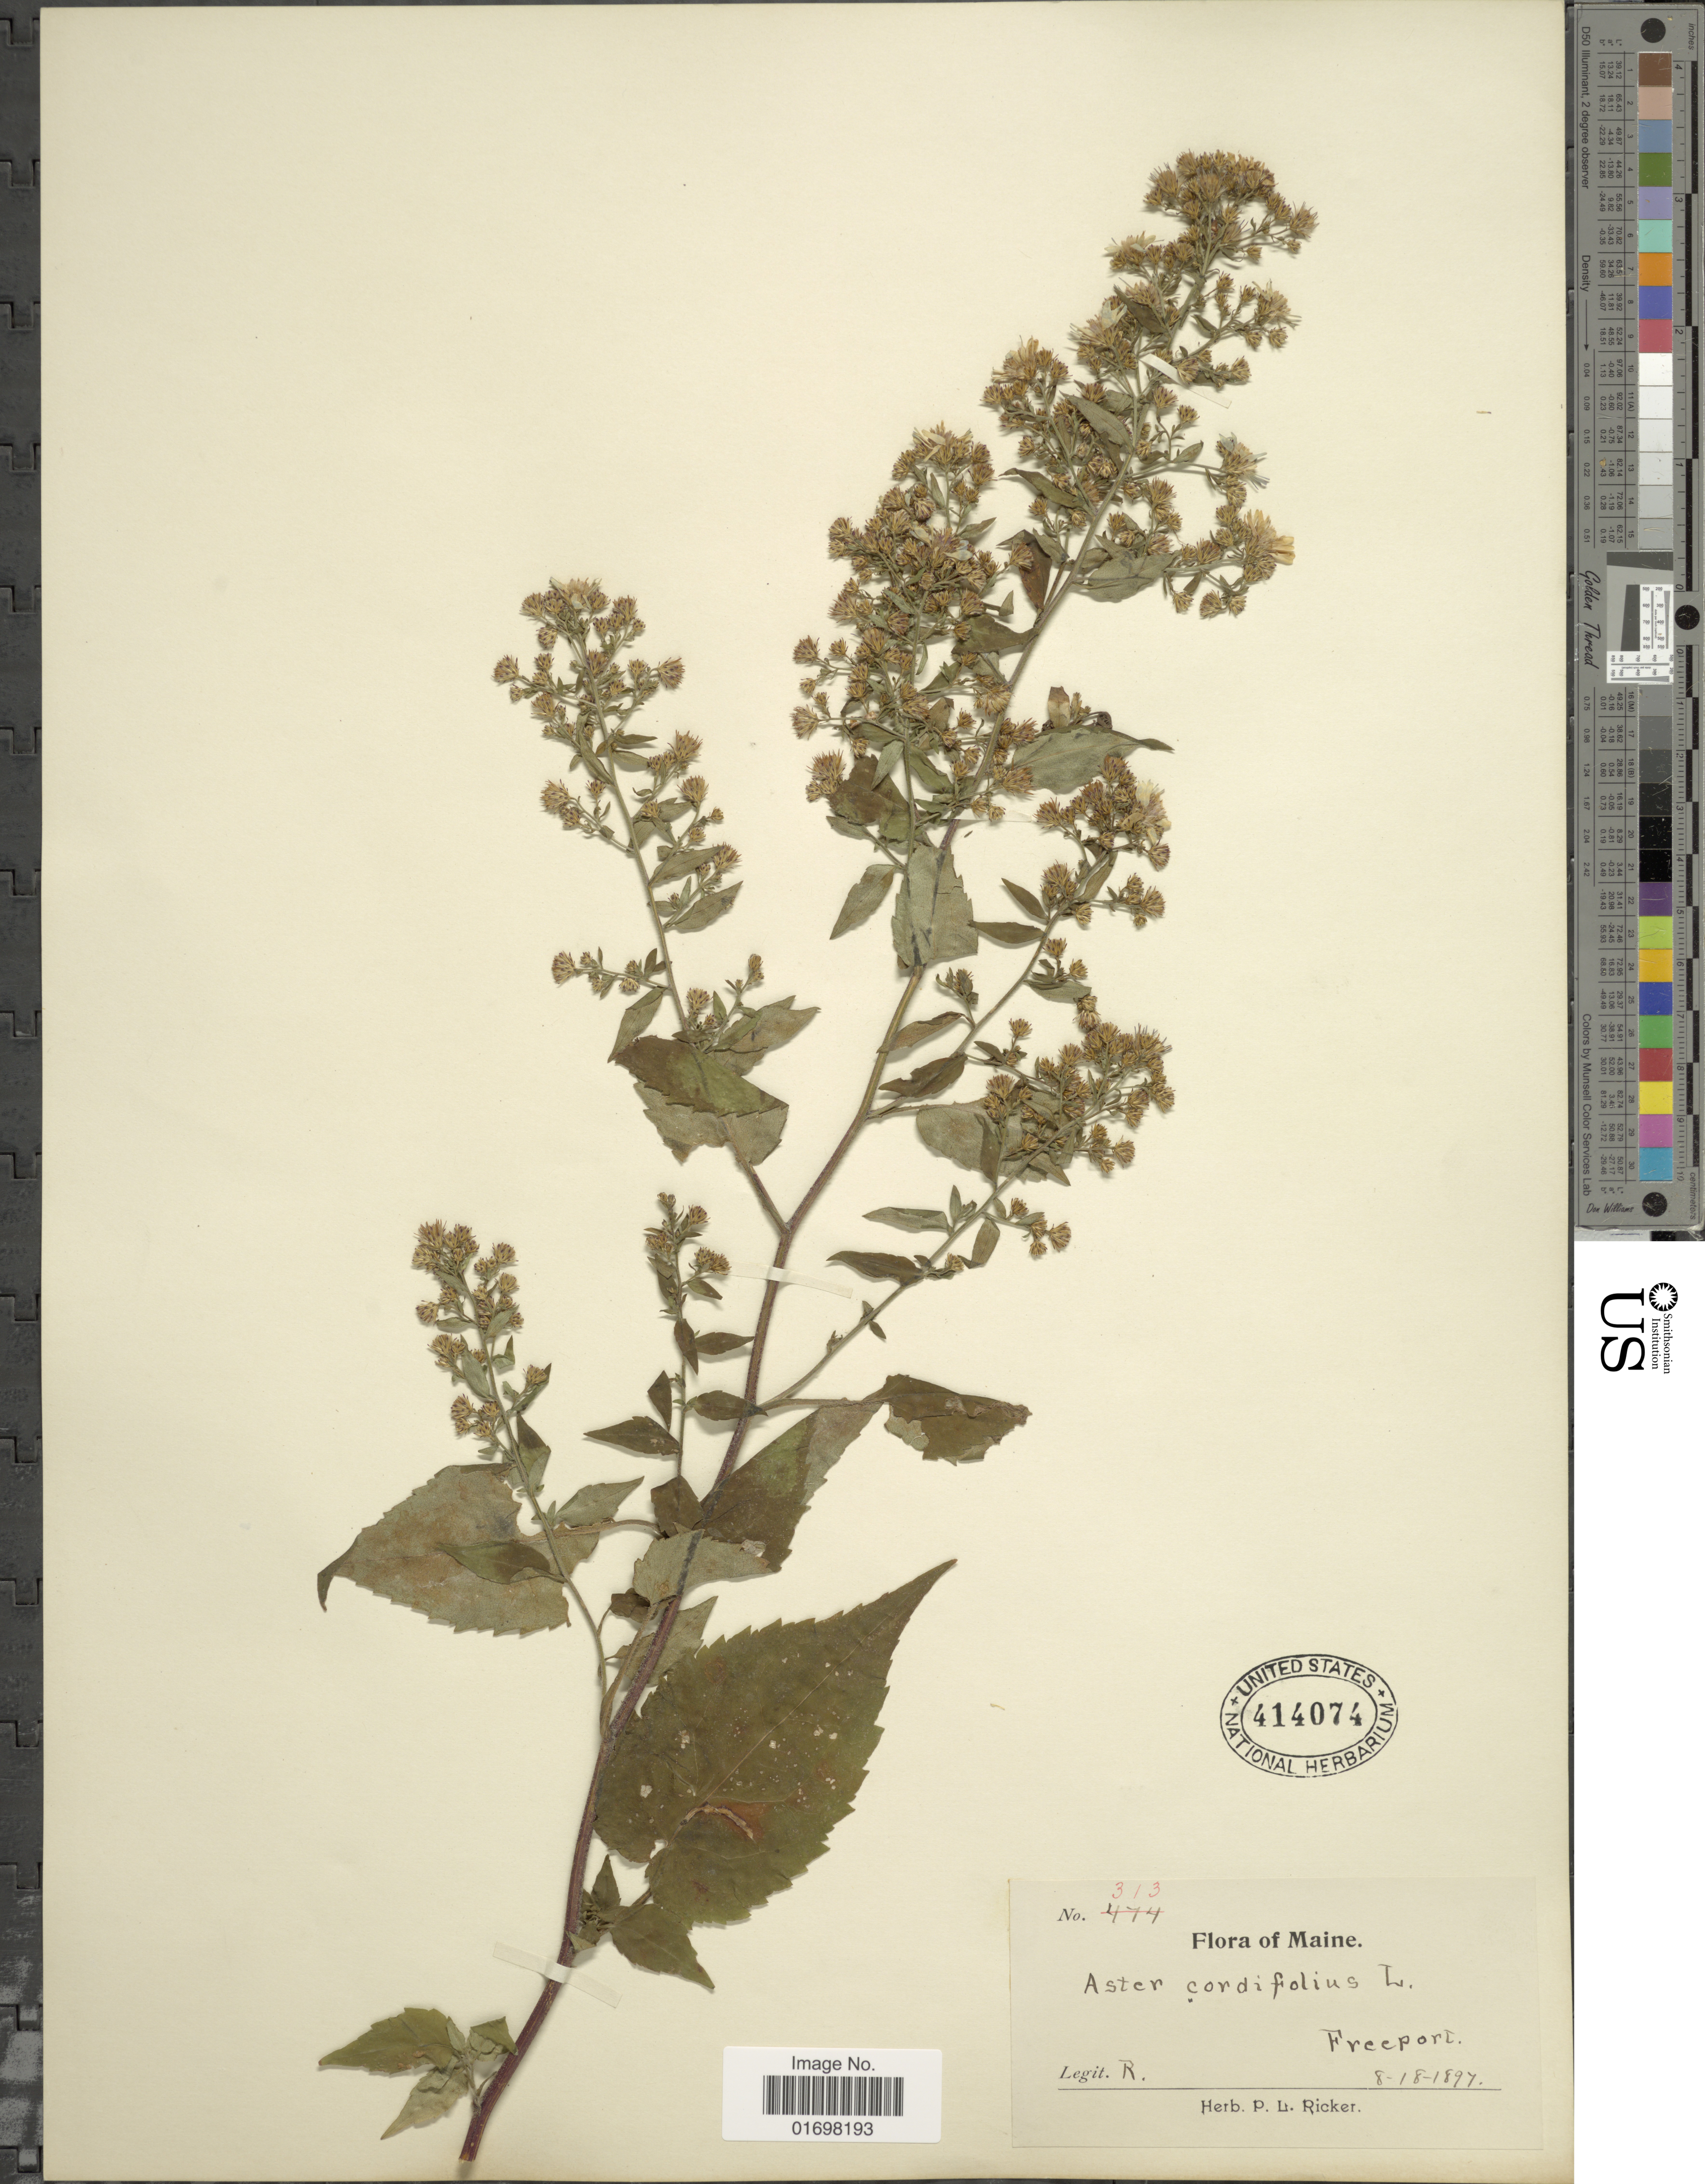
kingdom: Plantae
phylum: Tracheophyta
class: Magnoliopsida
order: Asterales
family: Asteraceae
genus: Symphyotrichum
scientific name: Symphyotrichum cordifolium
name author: (L.) G.L. Nesom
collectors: P. Ricker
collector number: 313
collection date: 1897-08-18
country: United States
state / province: Maine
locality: Maine, Freeport.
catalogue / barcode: US 414074